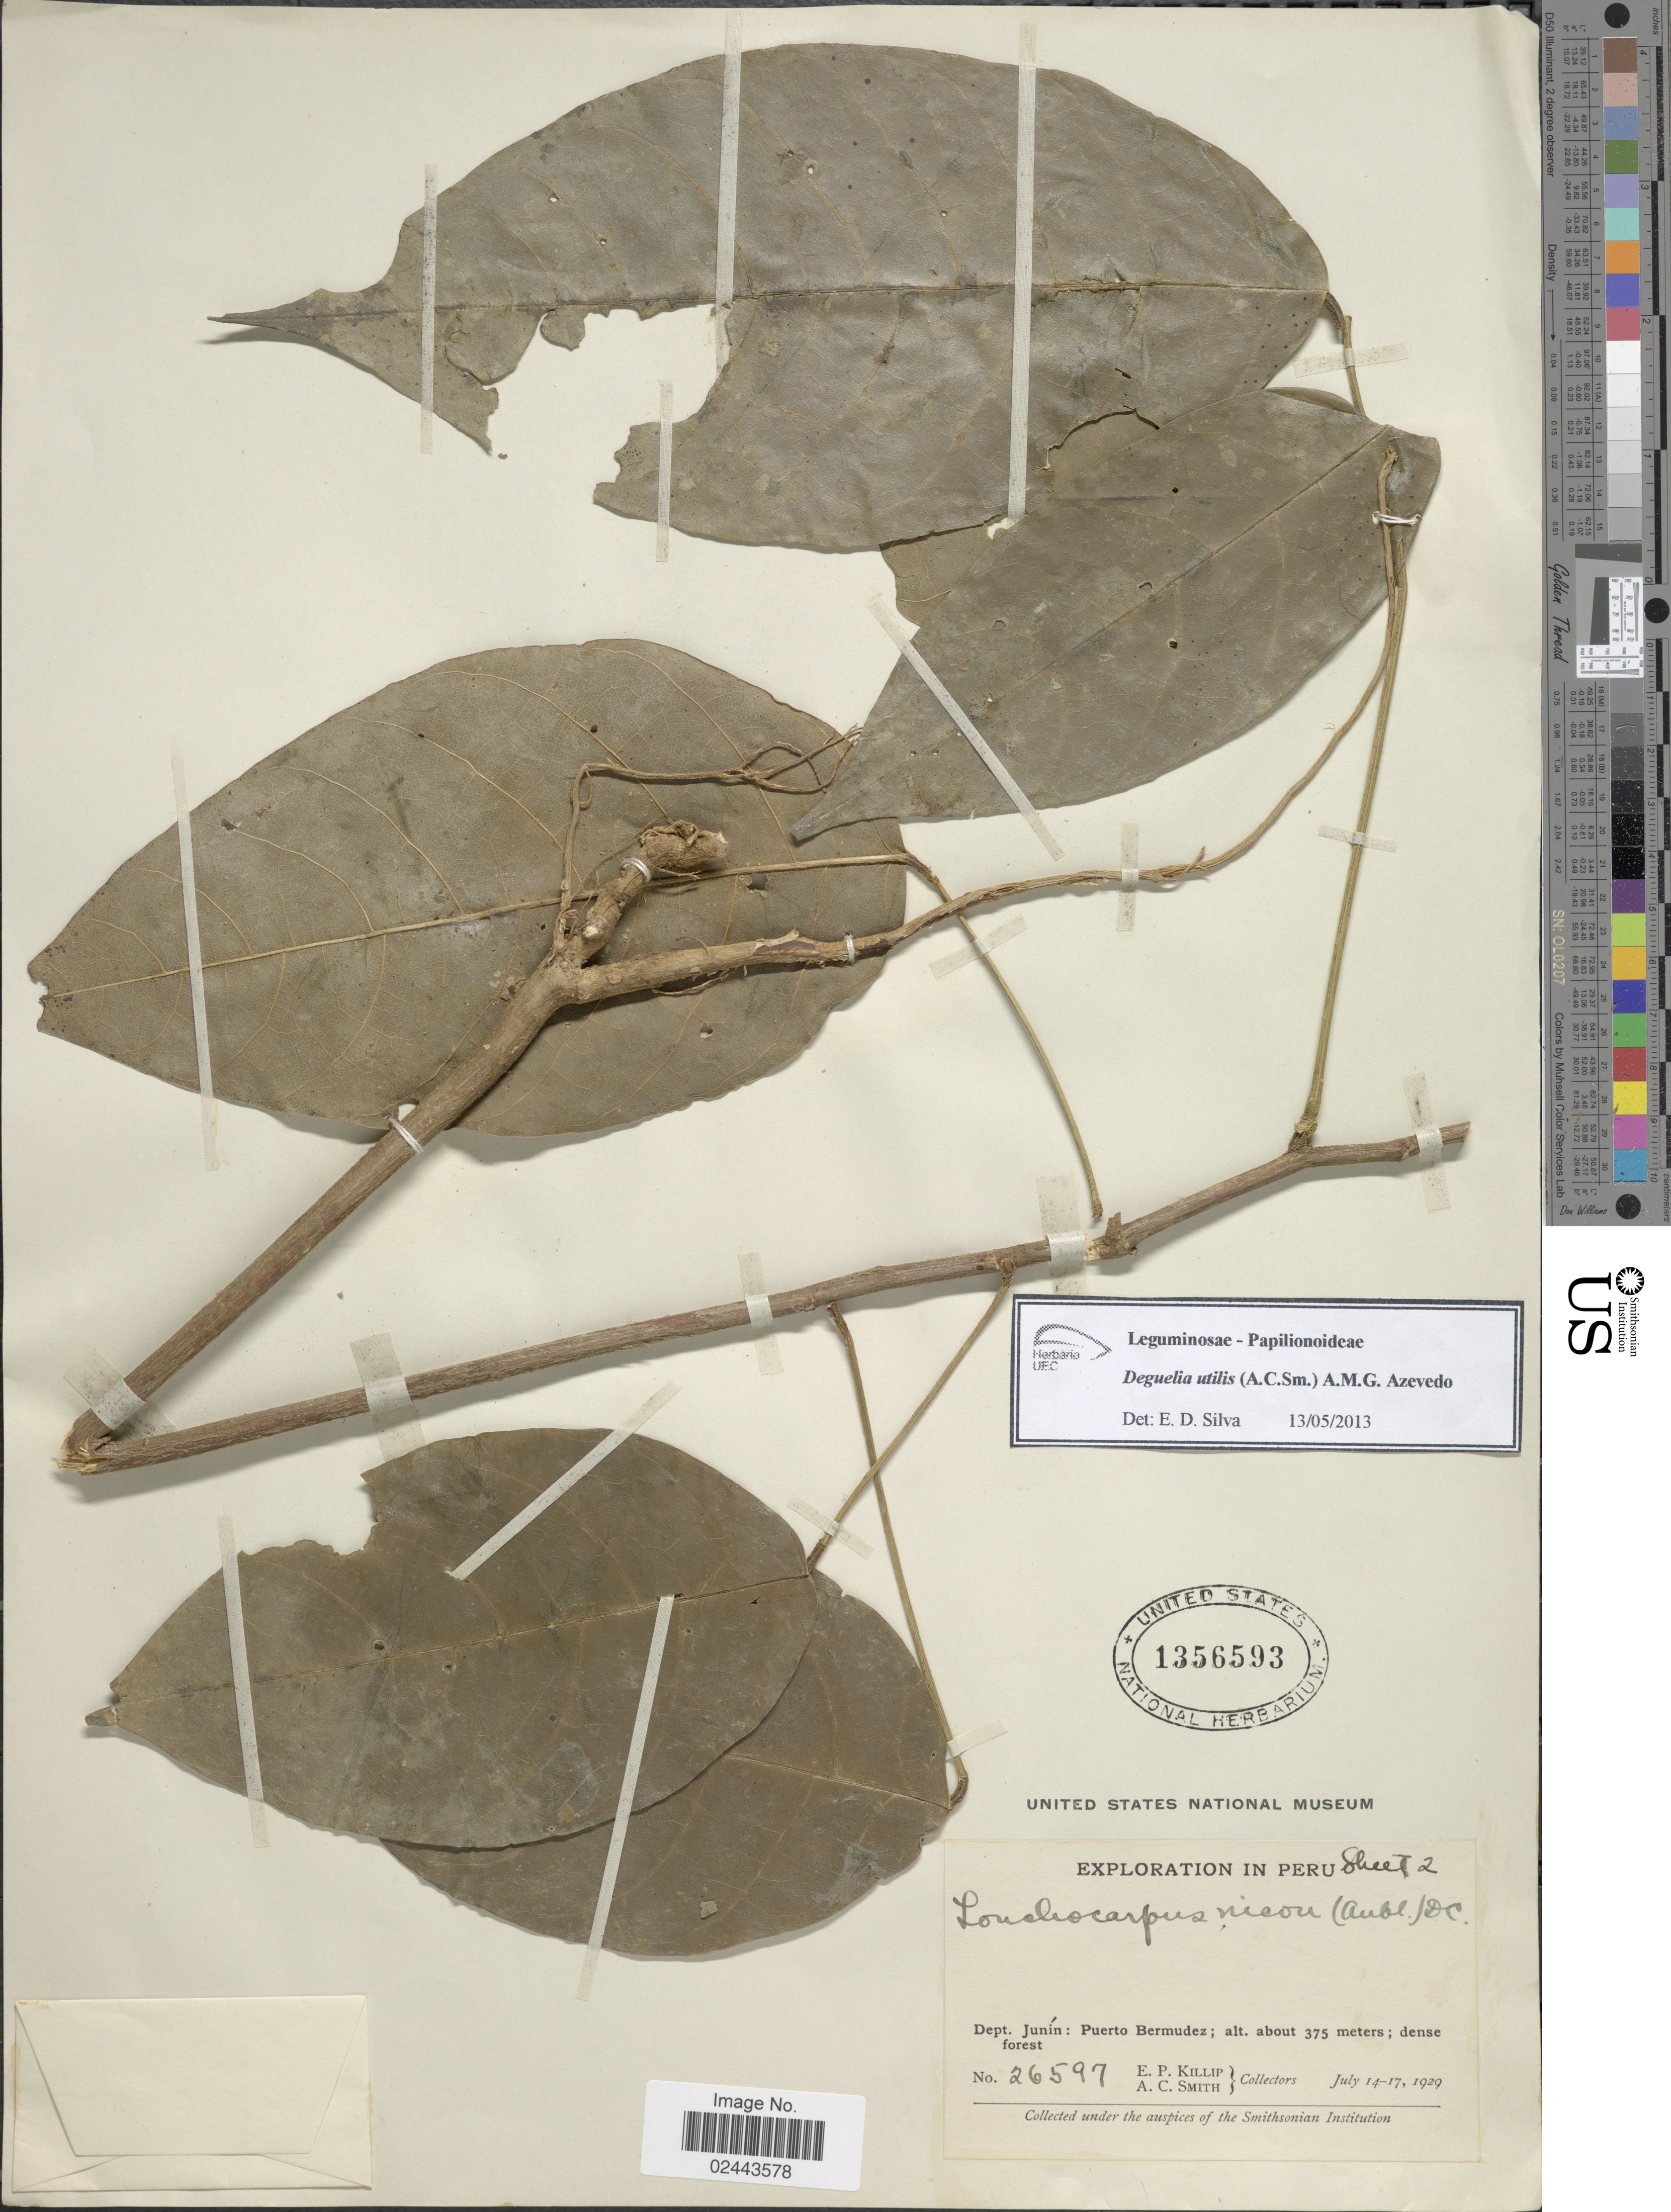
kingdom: Plantae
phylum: Tracheophyta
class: Magnoliopsida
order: Fabales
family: Fabaceae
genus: Deguelia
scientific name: Deguelia utilis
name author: (A.C. Sm.) A.M.G. Azevedo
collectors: E. P. Killip & A. C. Smith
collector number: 26597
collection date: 1929-07-14/1929-07-17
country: Peru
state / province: Junín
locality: Puerto Bermudez; dense forest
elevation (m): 375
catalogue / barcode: US 1356593